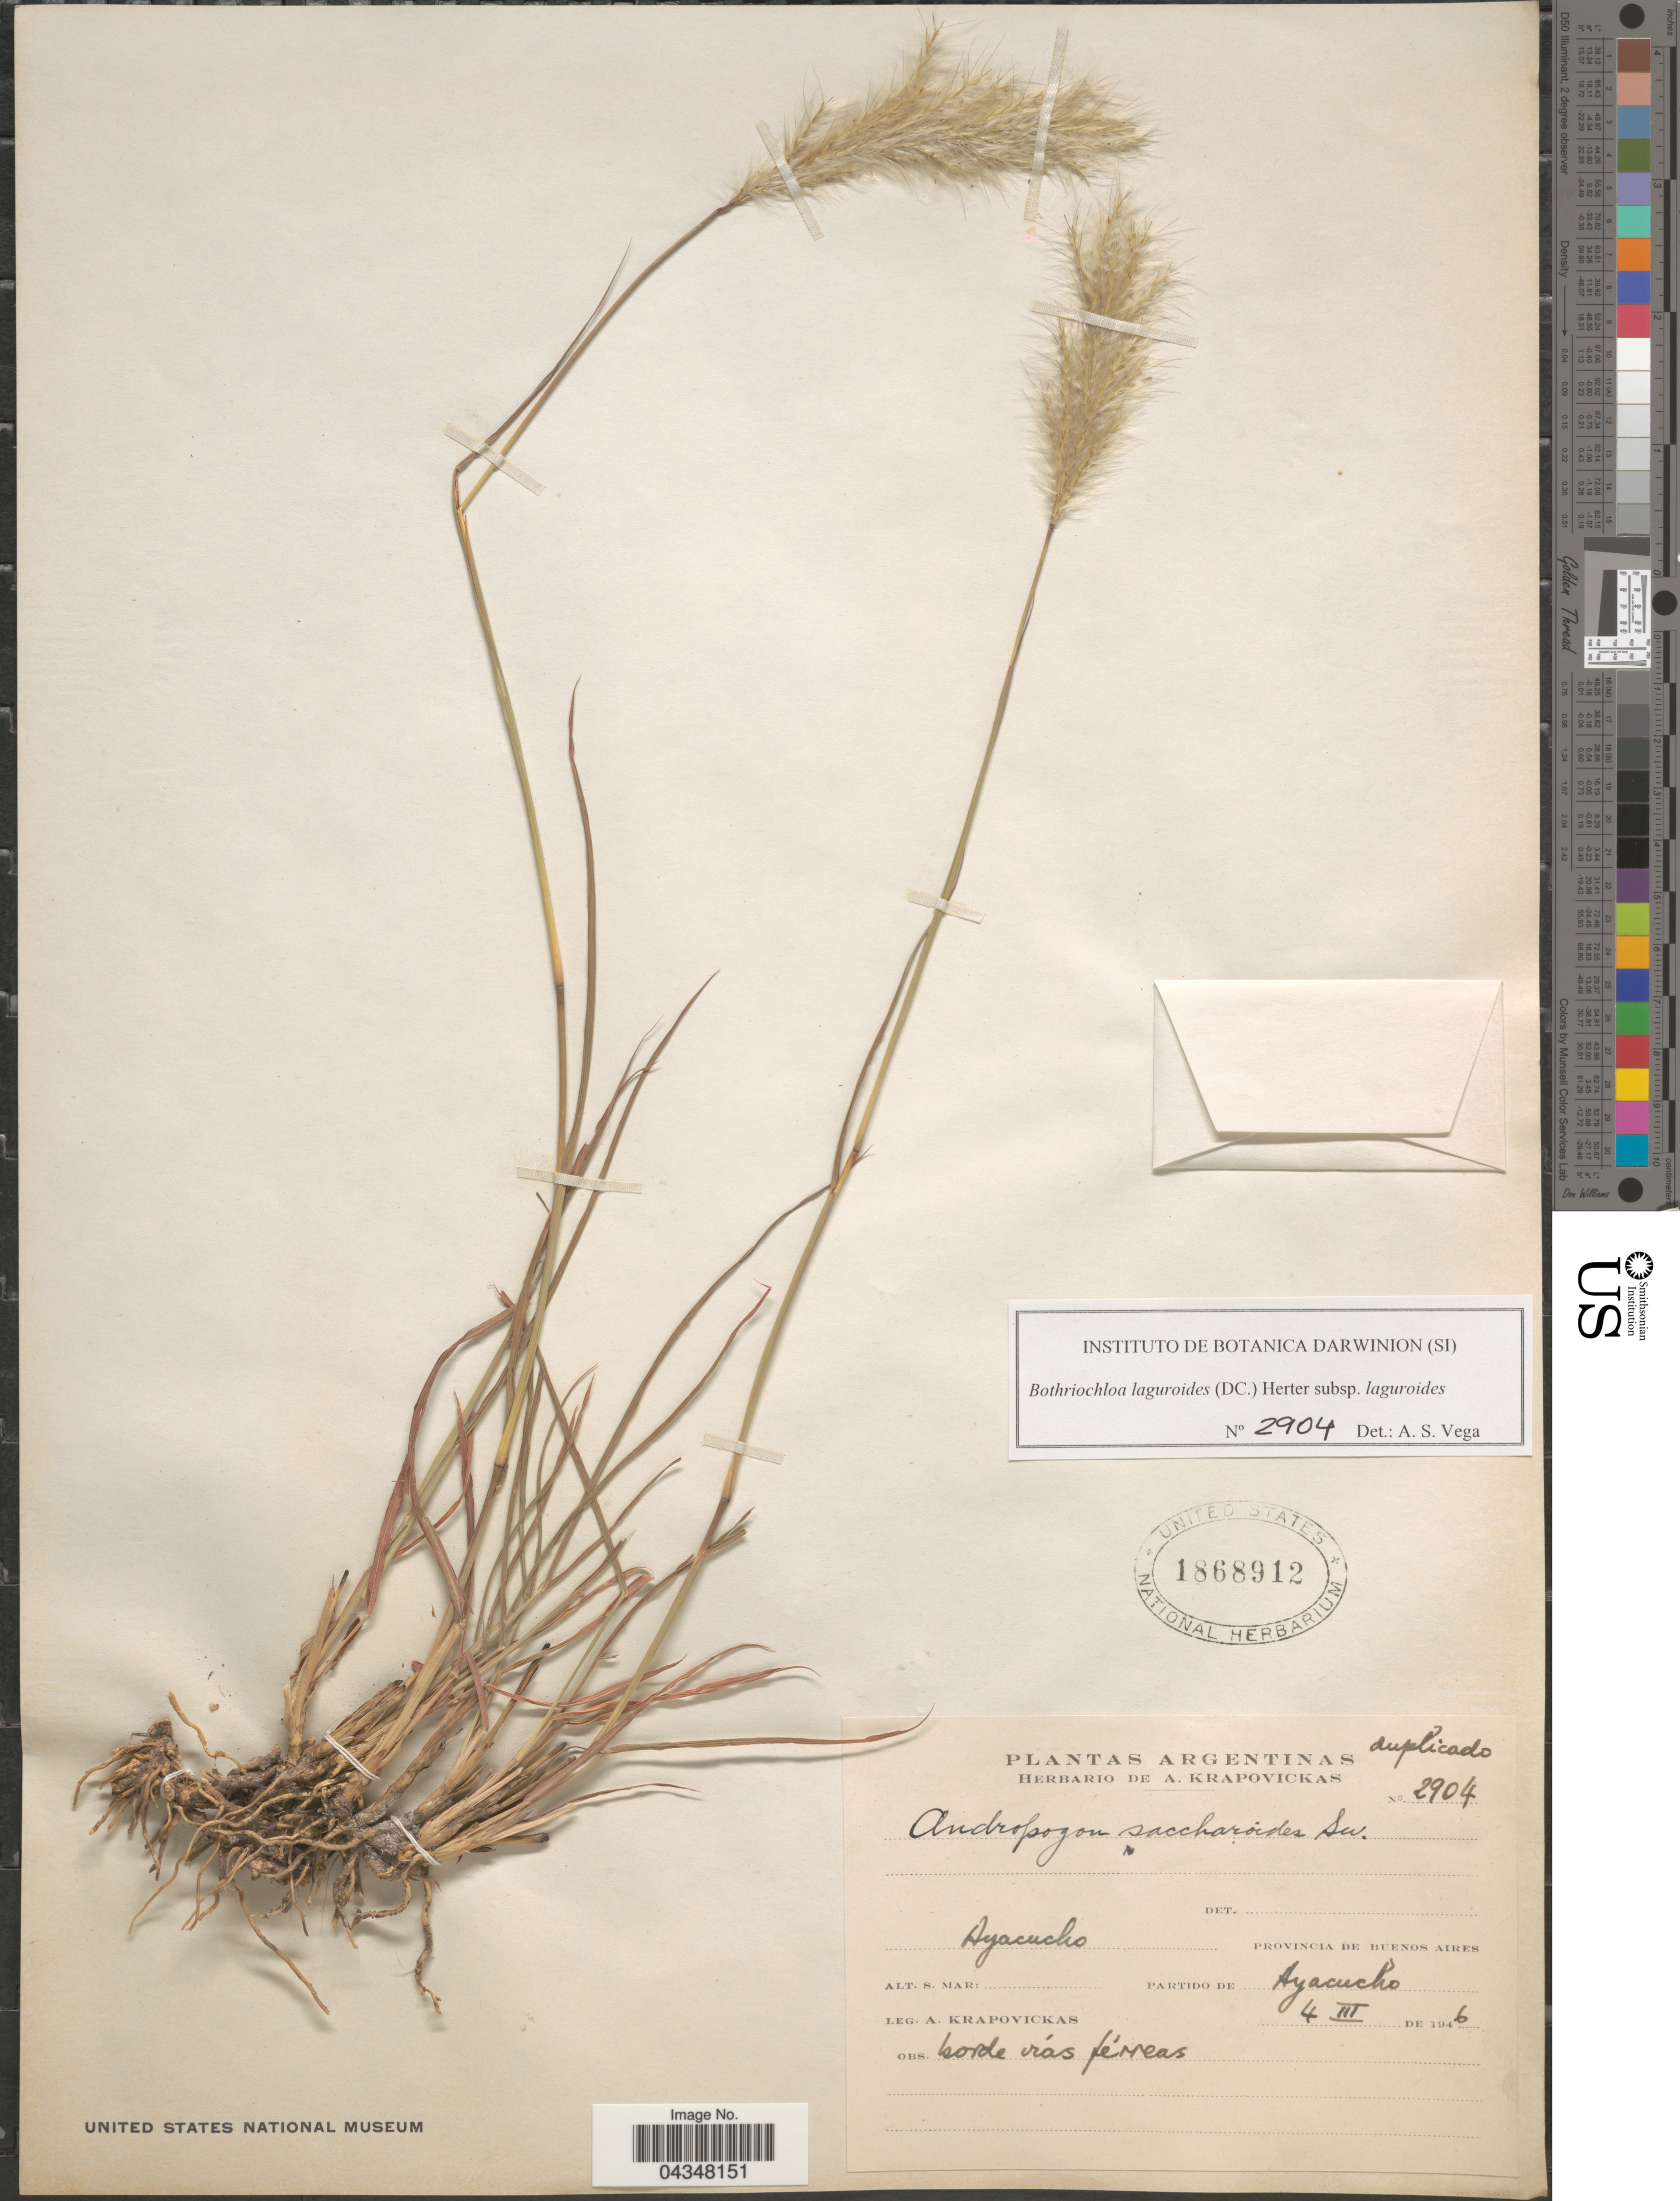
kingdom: Plantae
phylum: Tracheophyta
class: Liliopsida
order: Poales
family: Poaceae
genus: Bothriochloa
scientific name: Bothriochloa laguroides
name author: (DC.) Herter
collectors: A. Krapovickas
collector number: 2904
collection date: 1946-03-04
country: Argentina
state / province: Buenos Aires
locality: Ayacucho. Partido de Ayacucho.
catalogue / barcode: US 1868912